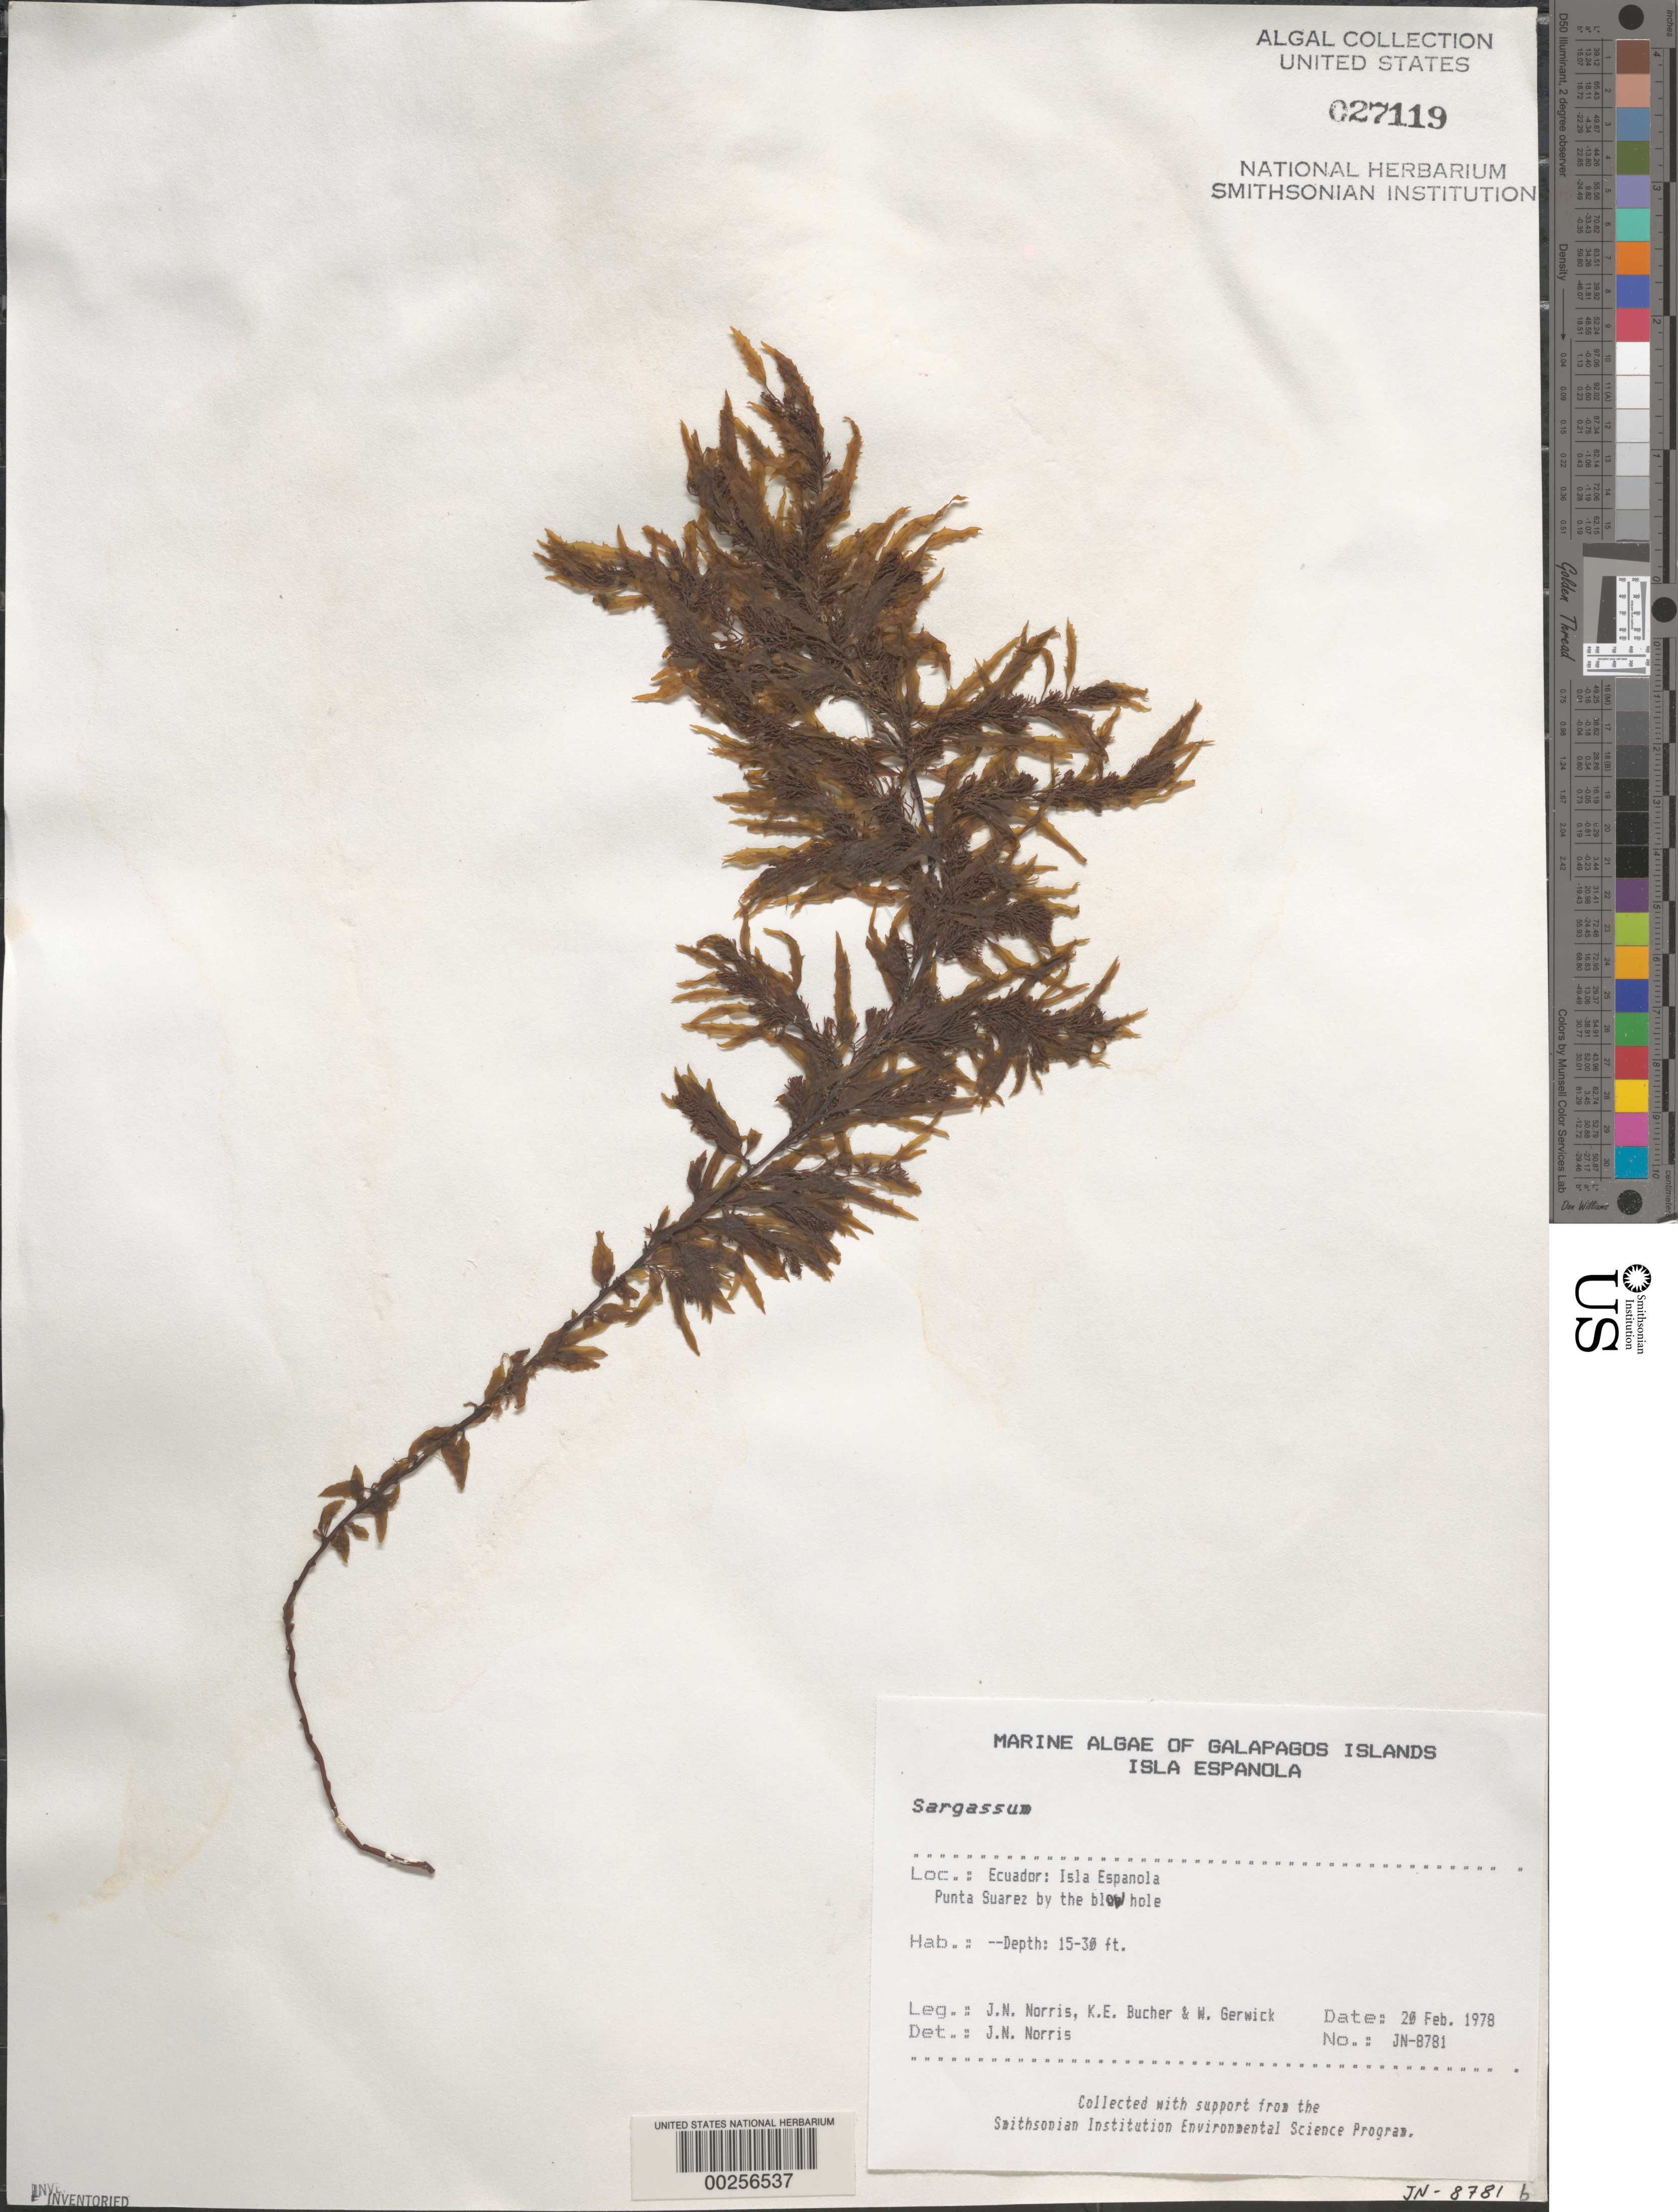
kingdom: Chromista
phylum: Ochrophyta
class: Phaeophyceae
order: Fucales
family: Sargassaceae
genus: Sargassum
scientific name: Sargassum sp.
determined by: Norris, James N.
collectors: J. N. Norris, K. E. Bucher & W. Gerwick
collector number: JN-8781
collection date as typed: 20 Feb 1978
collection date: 1978-02-20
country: Ecuador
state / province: Colón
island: Española [Hood]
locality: Punta Suarez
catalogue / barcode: US 27119